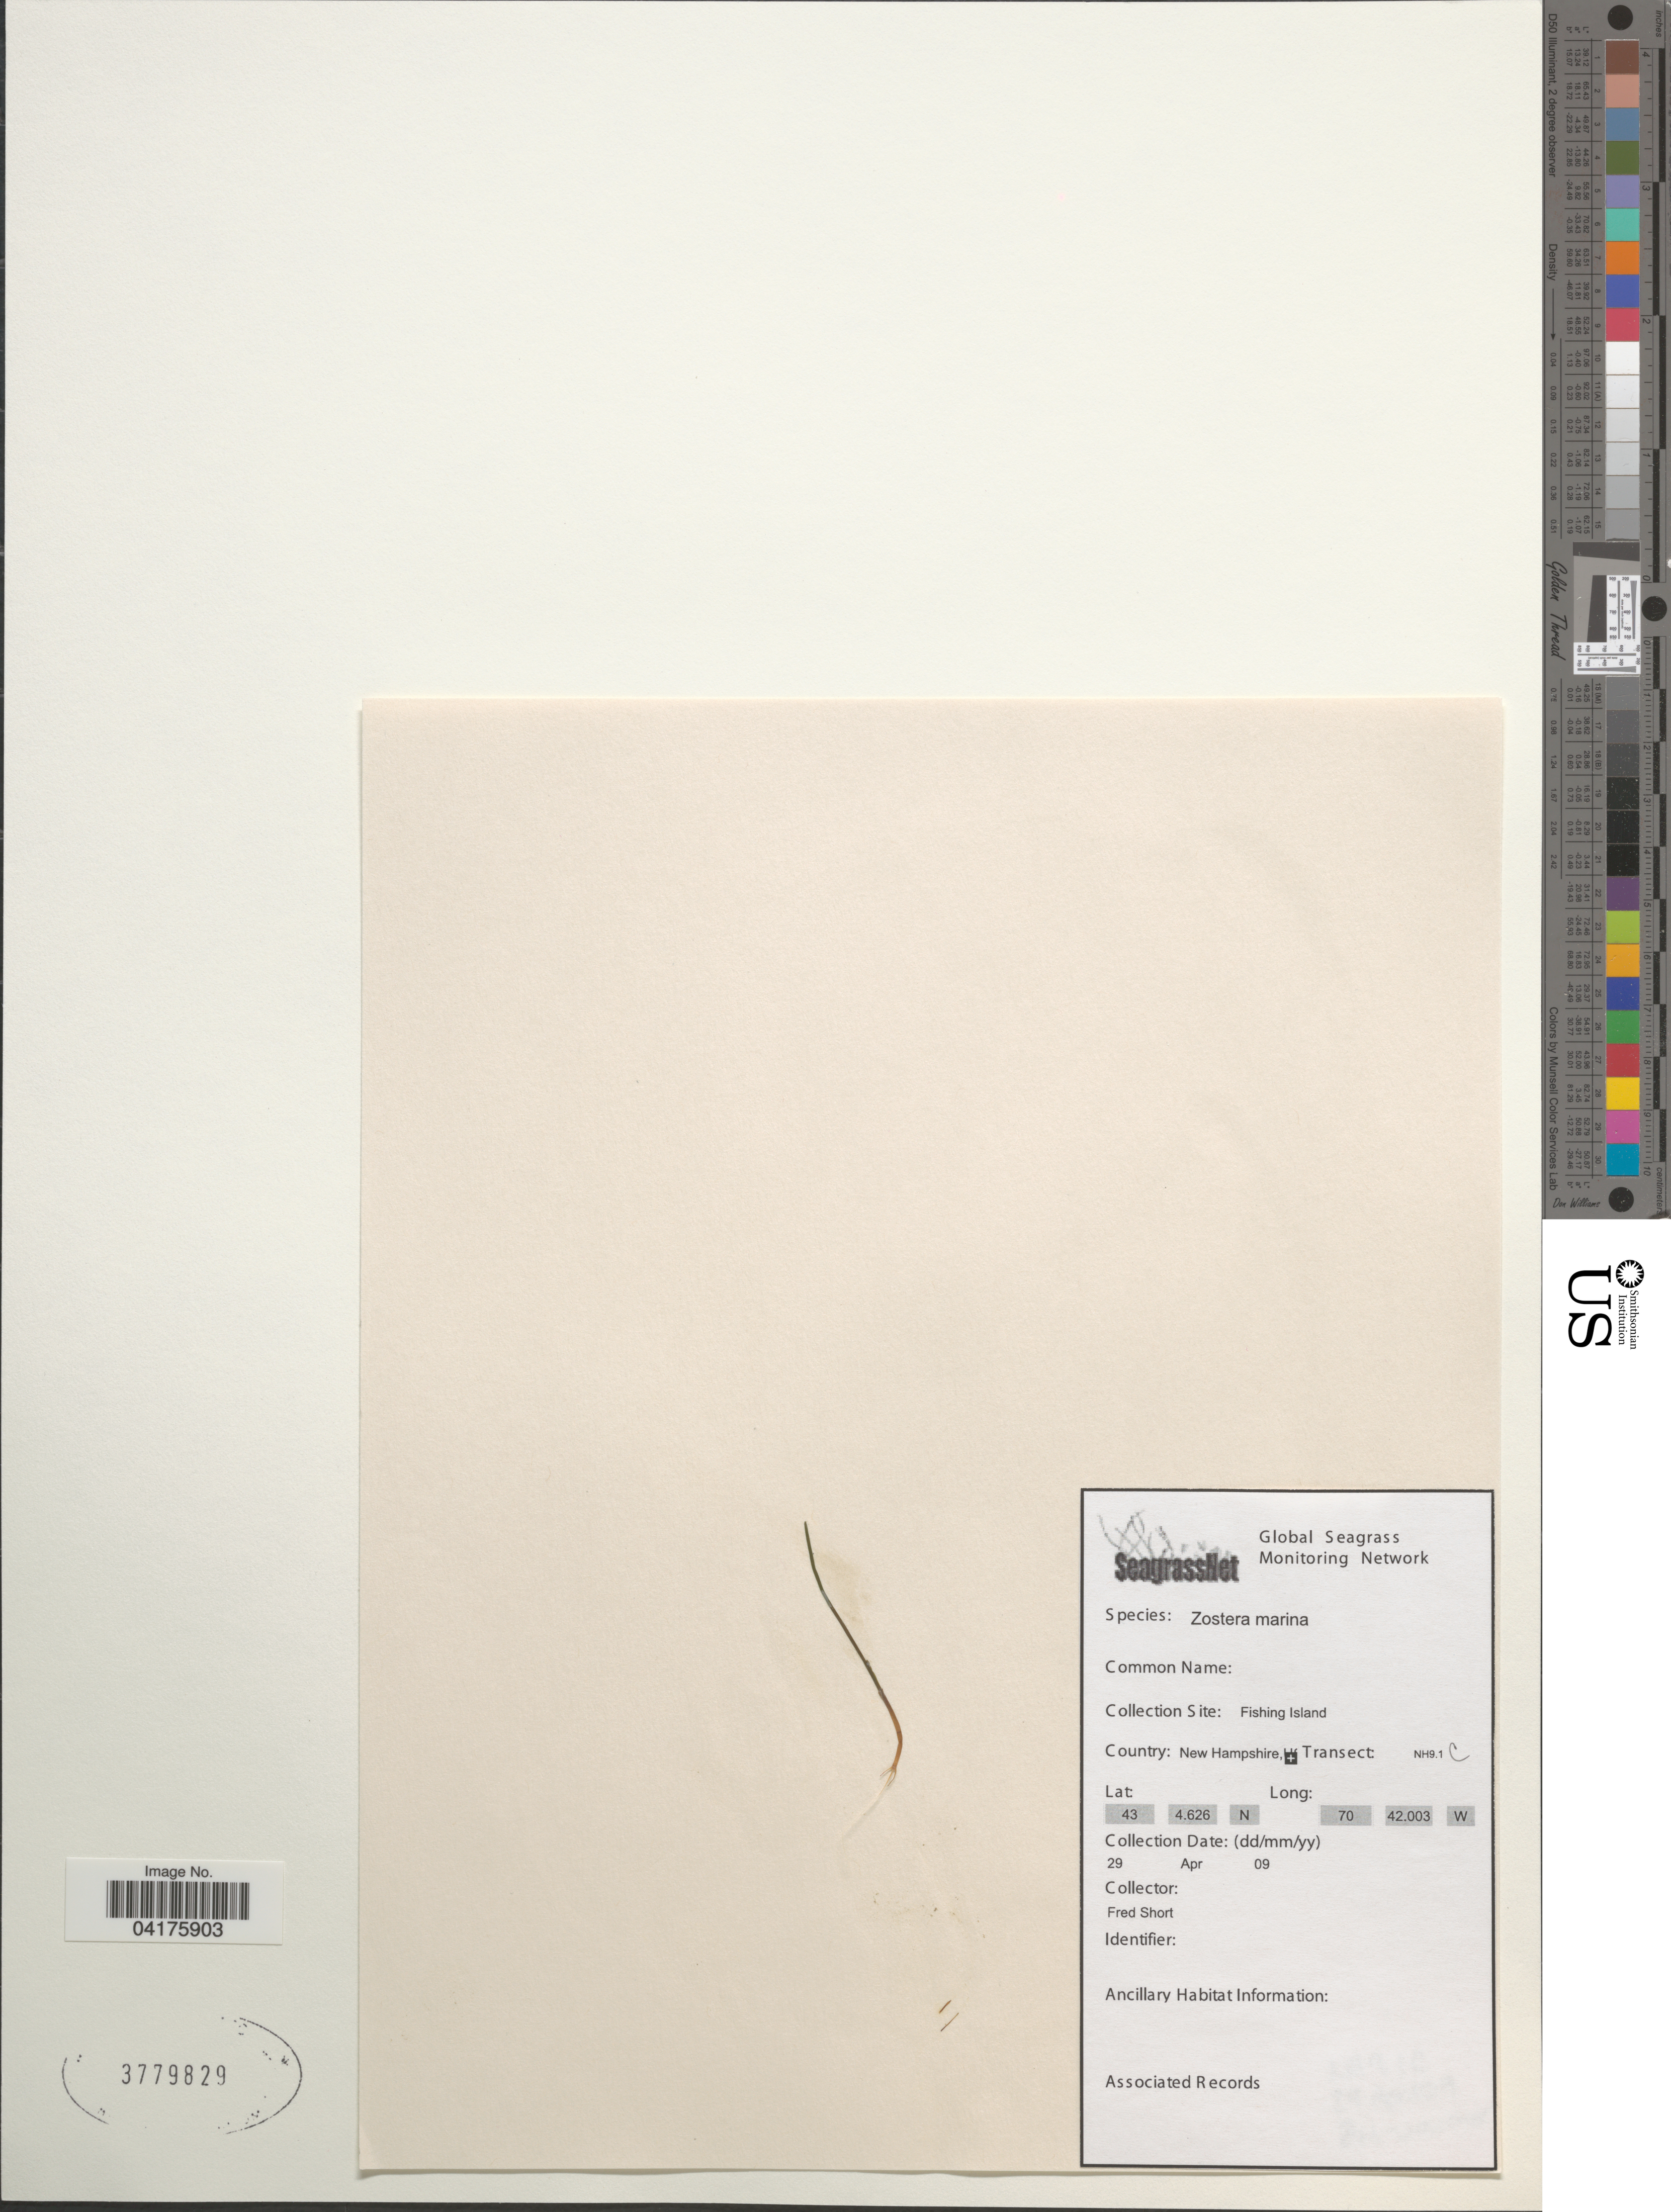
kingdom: Plantae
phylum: Tracheophyta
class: Liliopsida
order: Alismatales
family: Zosteraceae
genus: Zostera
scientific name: Zostera marina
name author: L.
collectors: F. Short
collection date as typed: Transcribed d/m/y: 29/4/9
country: United States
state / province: New Hampshire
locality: Fishing Island.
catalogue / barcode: US 3779829